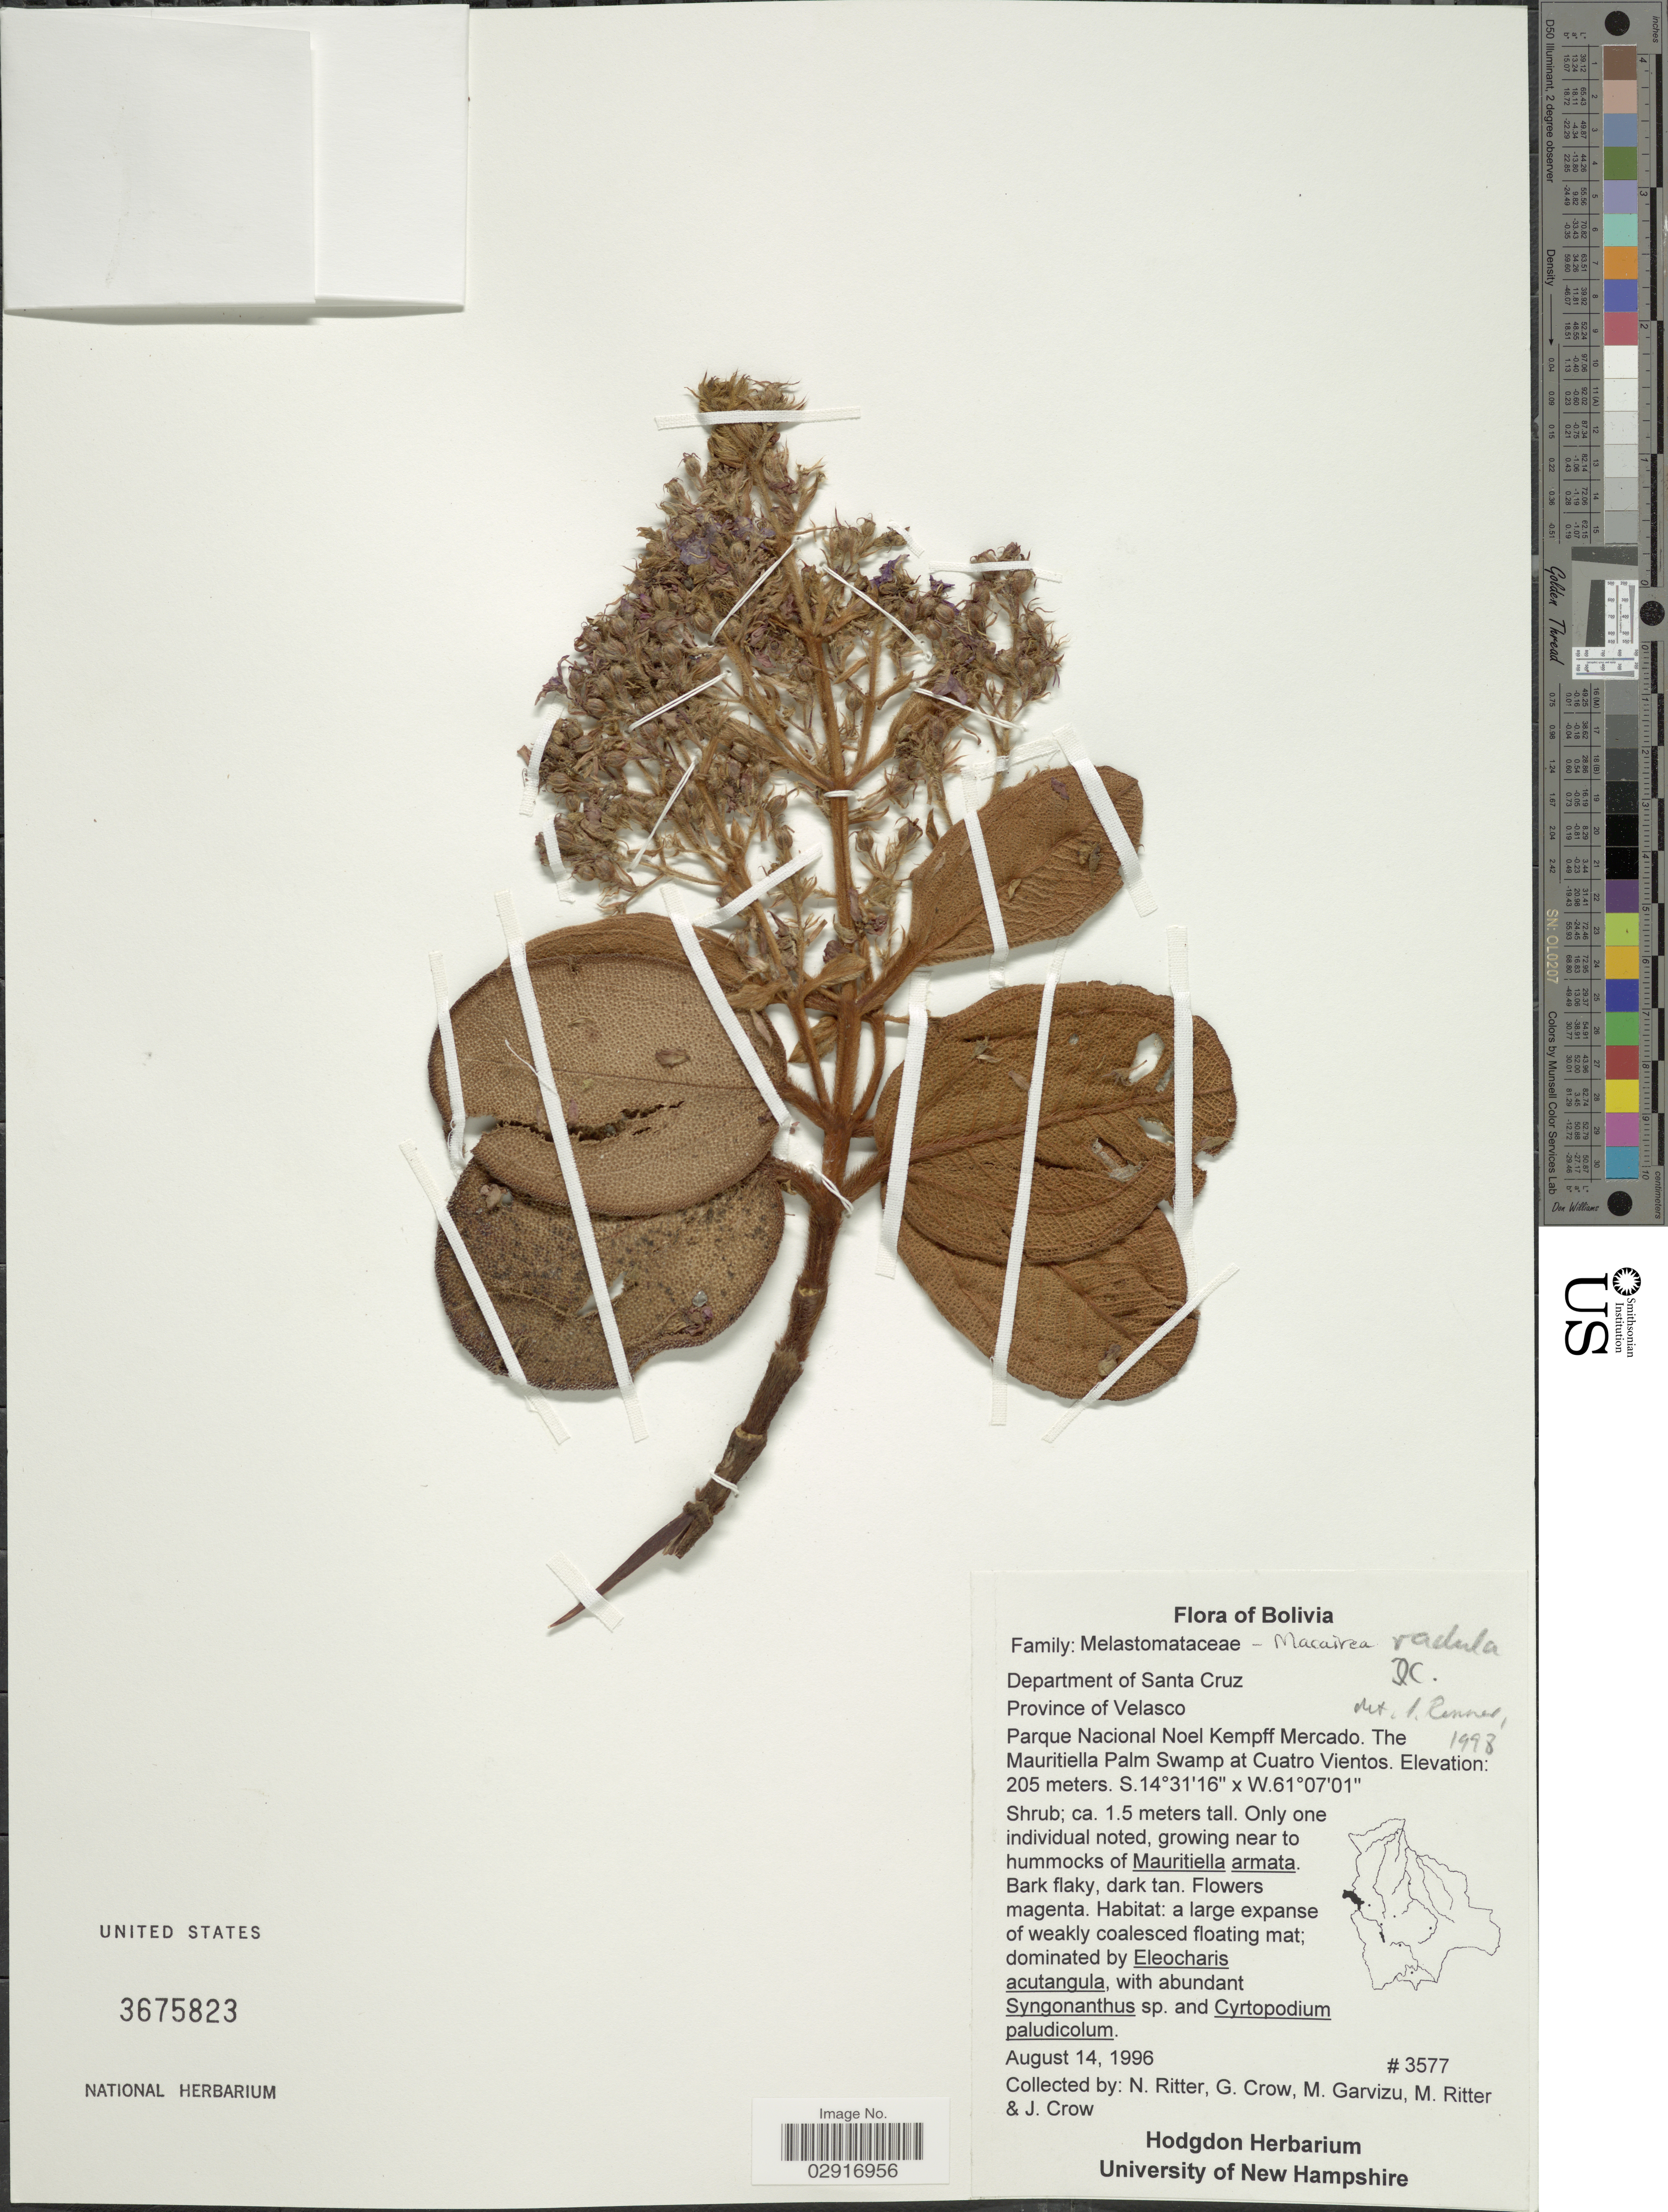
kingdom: Plantae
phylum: Tracheophyta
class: Magnoliopsida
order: Myrtales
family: Melastomataceae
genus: Macairea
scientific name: Macairea radula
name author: (Bonpl.) DC.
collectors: N. Ritter, G. Crow, M. Garvizu, M. Ritter & J. Crow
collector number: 3577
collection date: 1996-08-14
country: Bolivia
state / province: Santa Cruz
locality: Department of Santa Cruz. Province of Velasco. Parque Nacional Noel Kempff Mercado. The Mauritiella Palm Swamp at Cuatro Vientos.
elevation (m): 205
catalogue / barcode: US 3675823